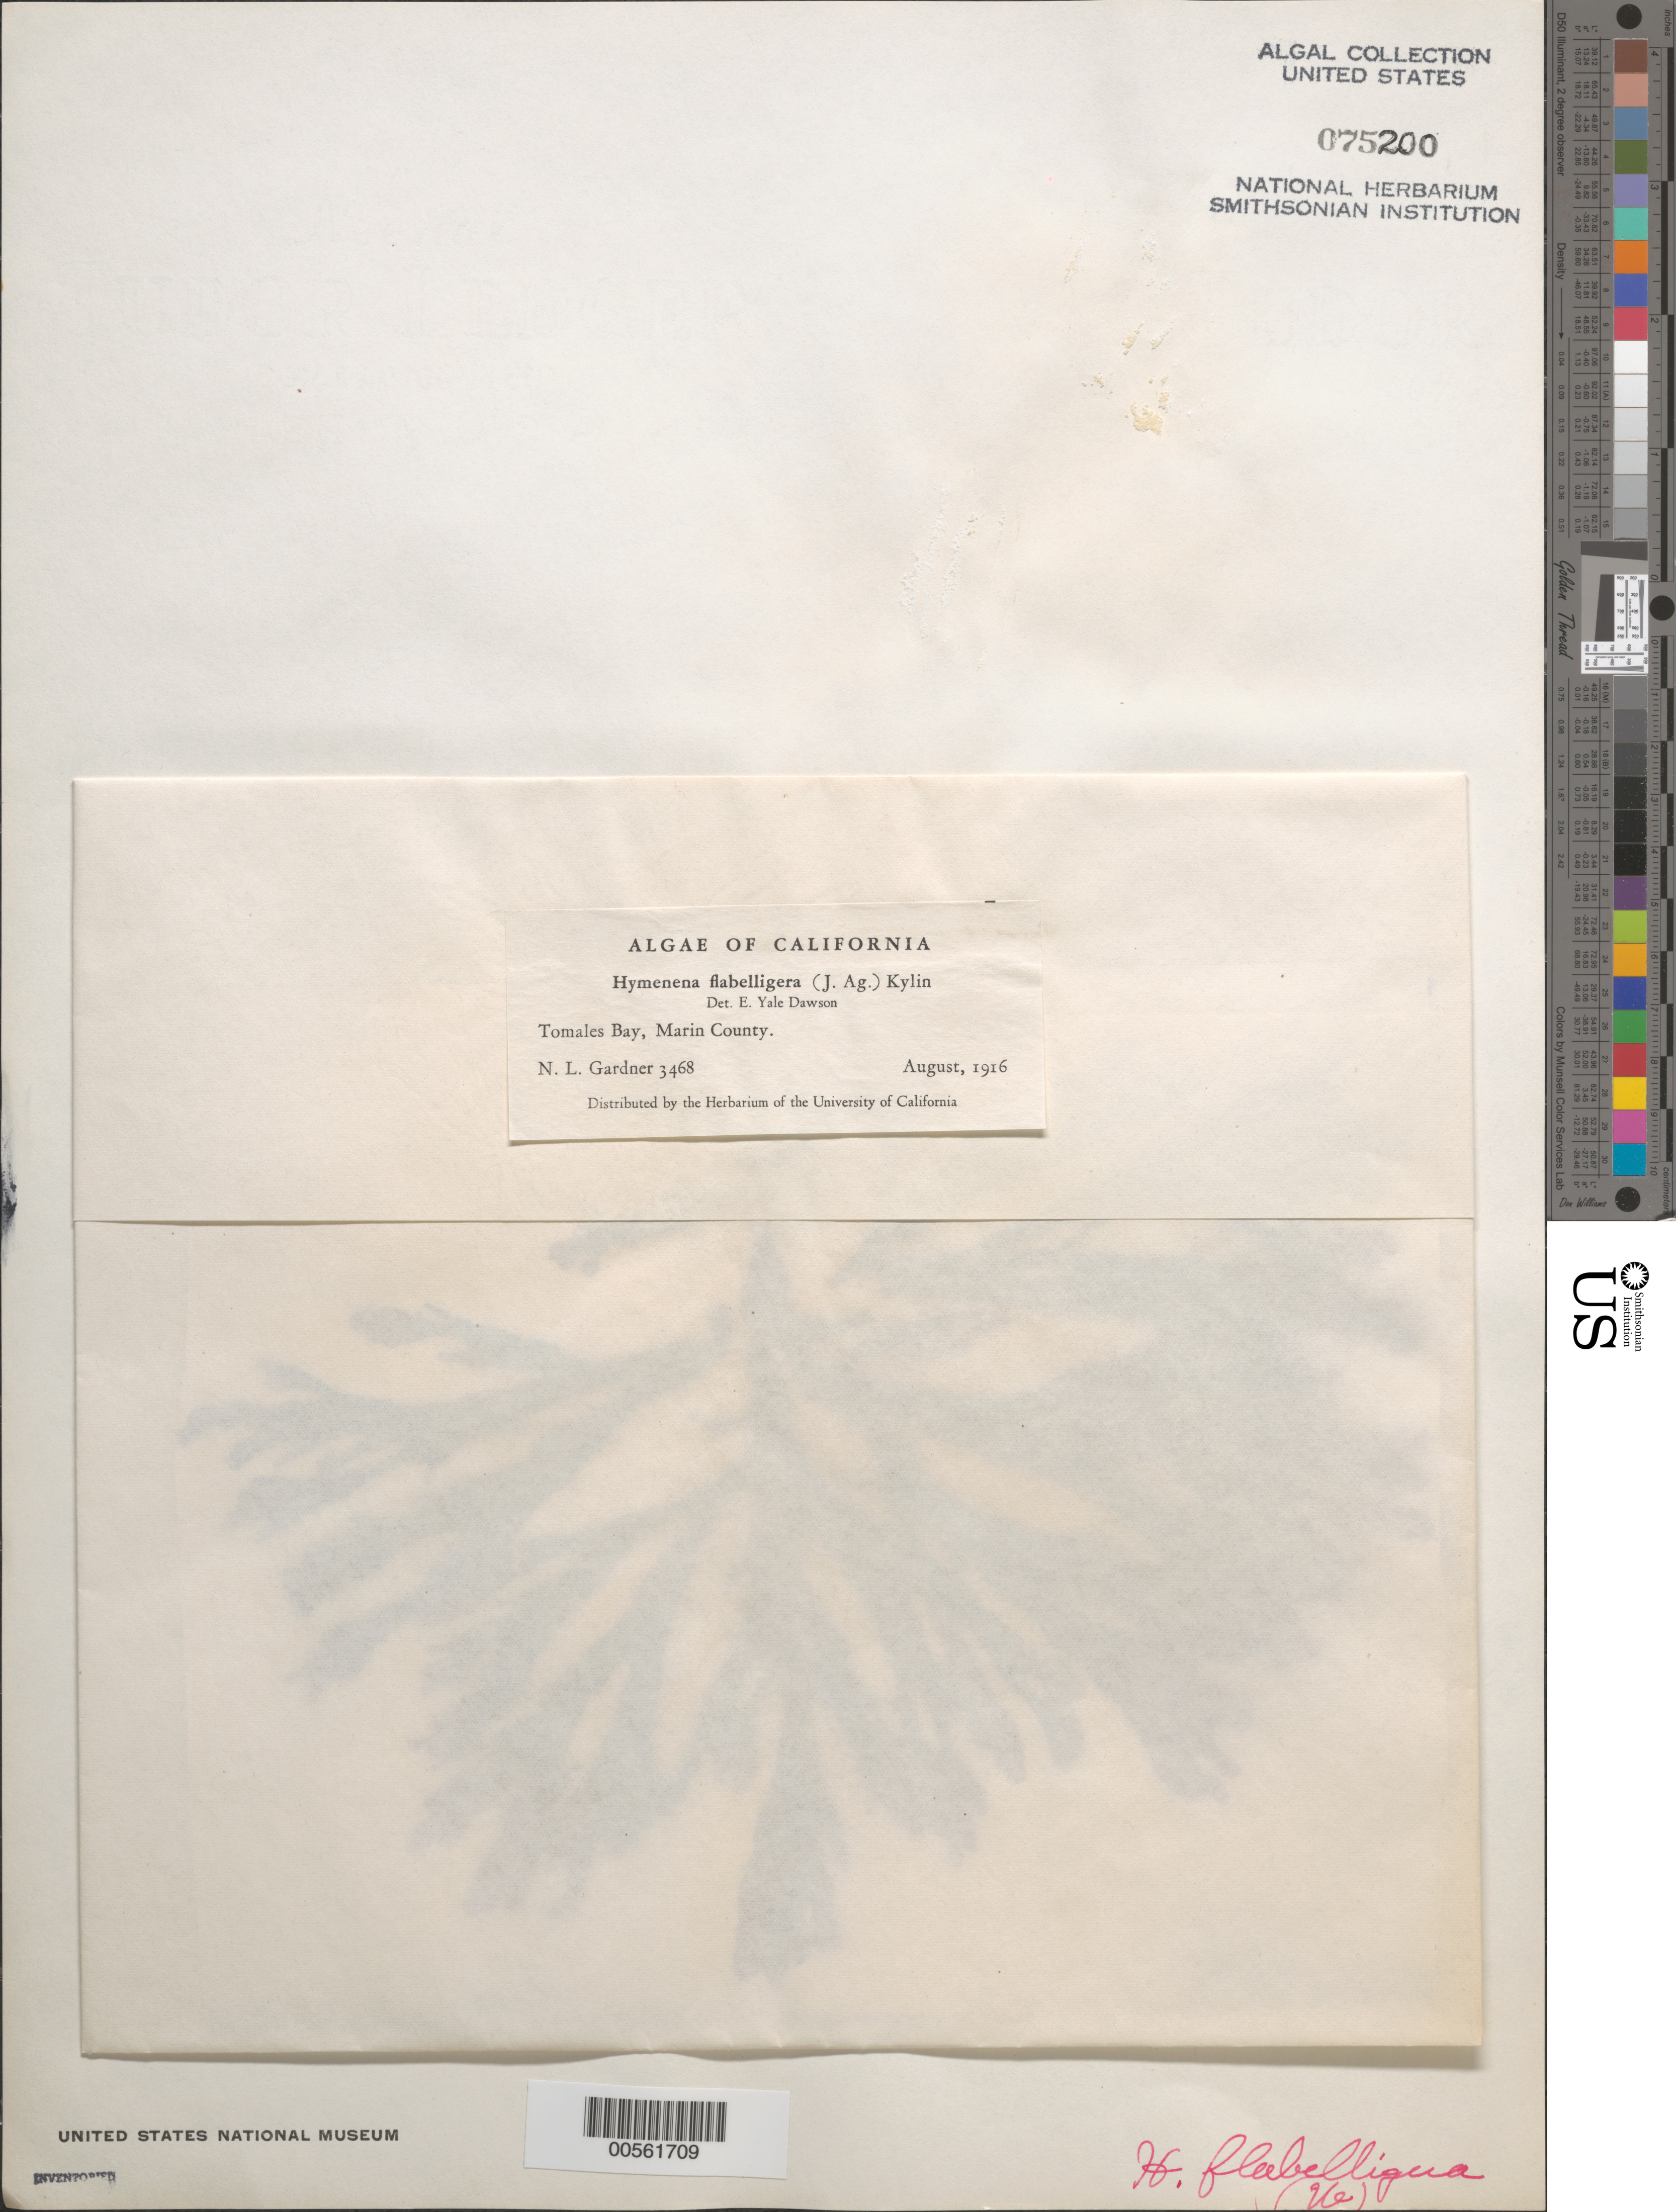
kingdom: Plantae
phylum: Rhodophyta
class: Florideophyceae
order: Ceramiales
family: Delesseriaceae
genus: Hymenena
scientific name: Hymenena flabelligera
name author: (J. Agardh) Kylin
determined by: Dawson, E. Y.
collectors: N. Gardner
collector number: NLG 3468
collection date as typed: Aug 1916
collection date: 1916-08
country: United States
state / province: California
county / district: Marin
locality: Tomales Bay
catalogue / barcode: US 75200